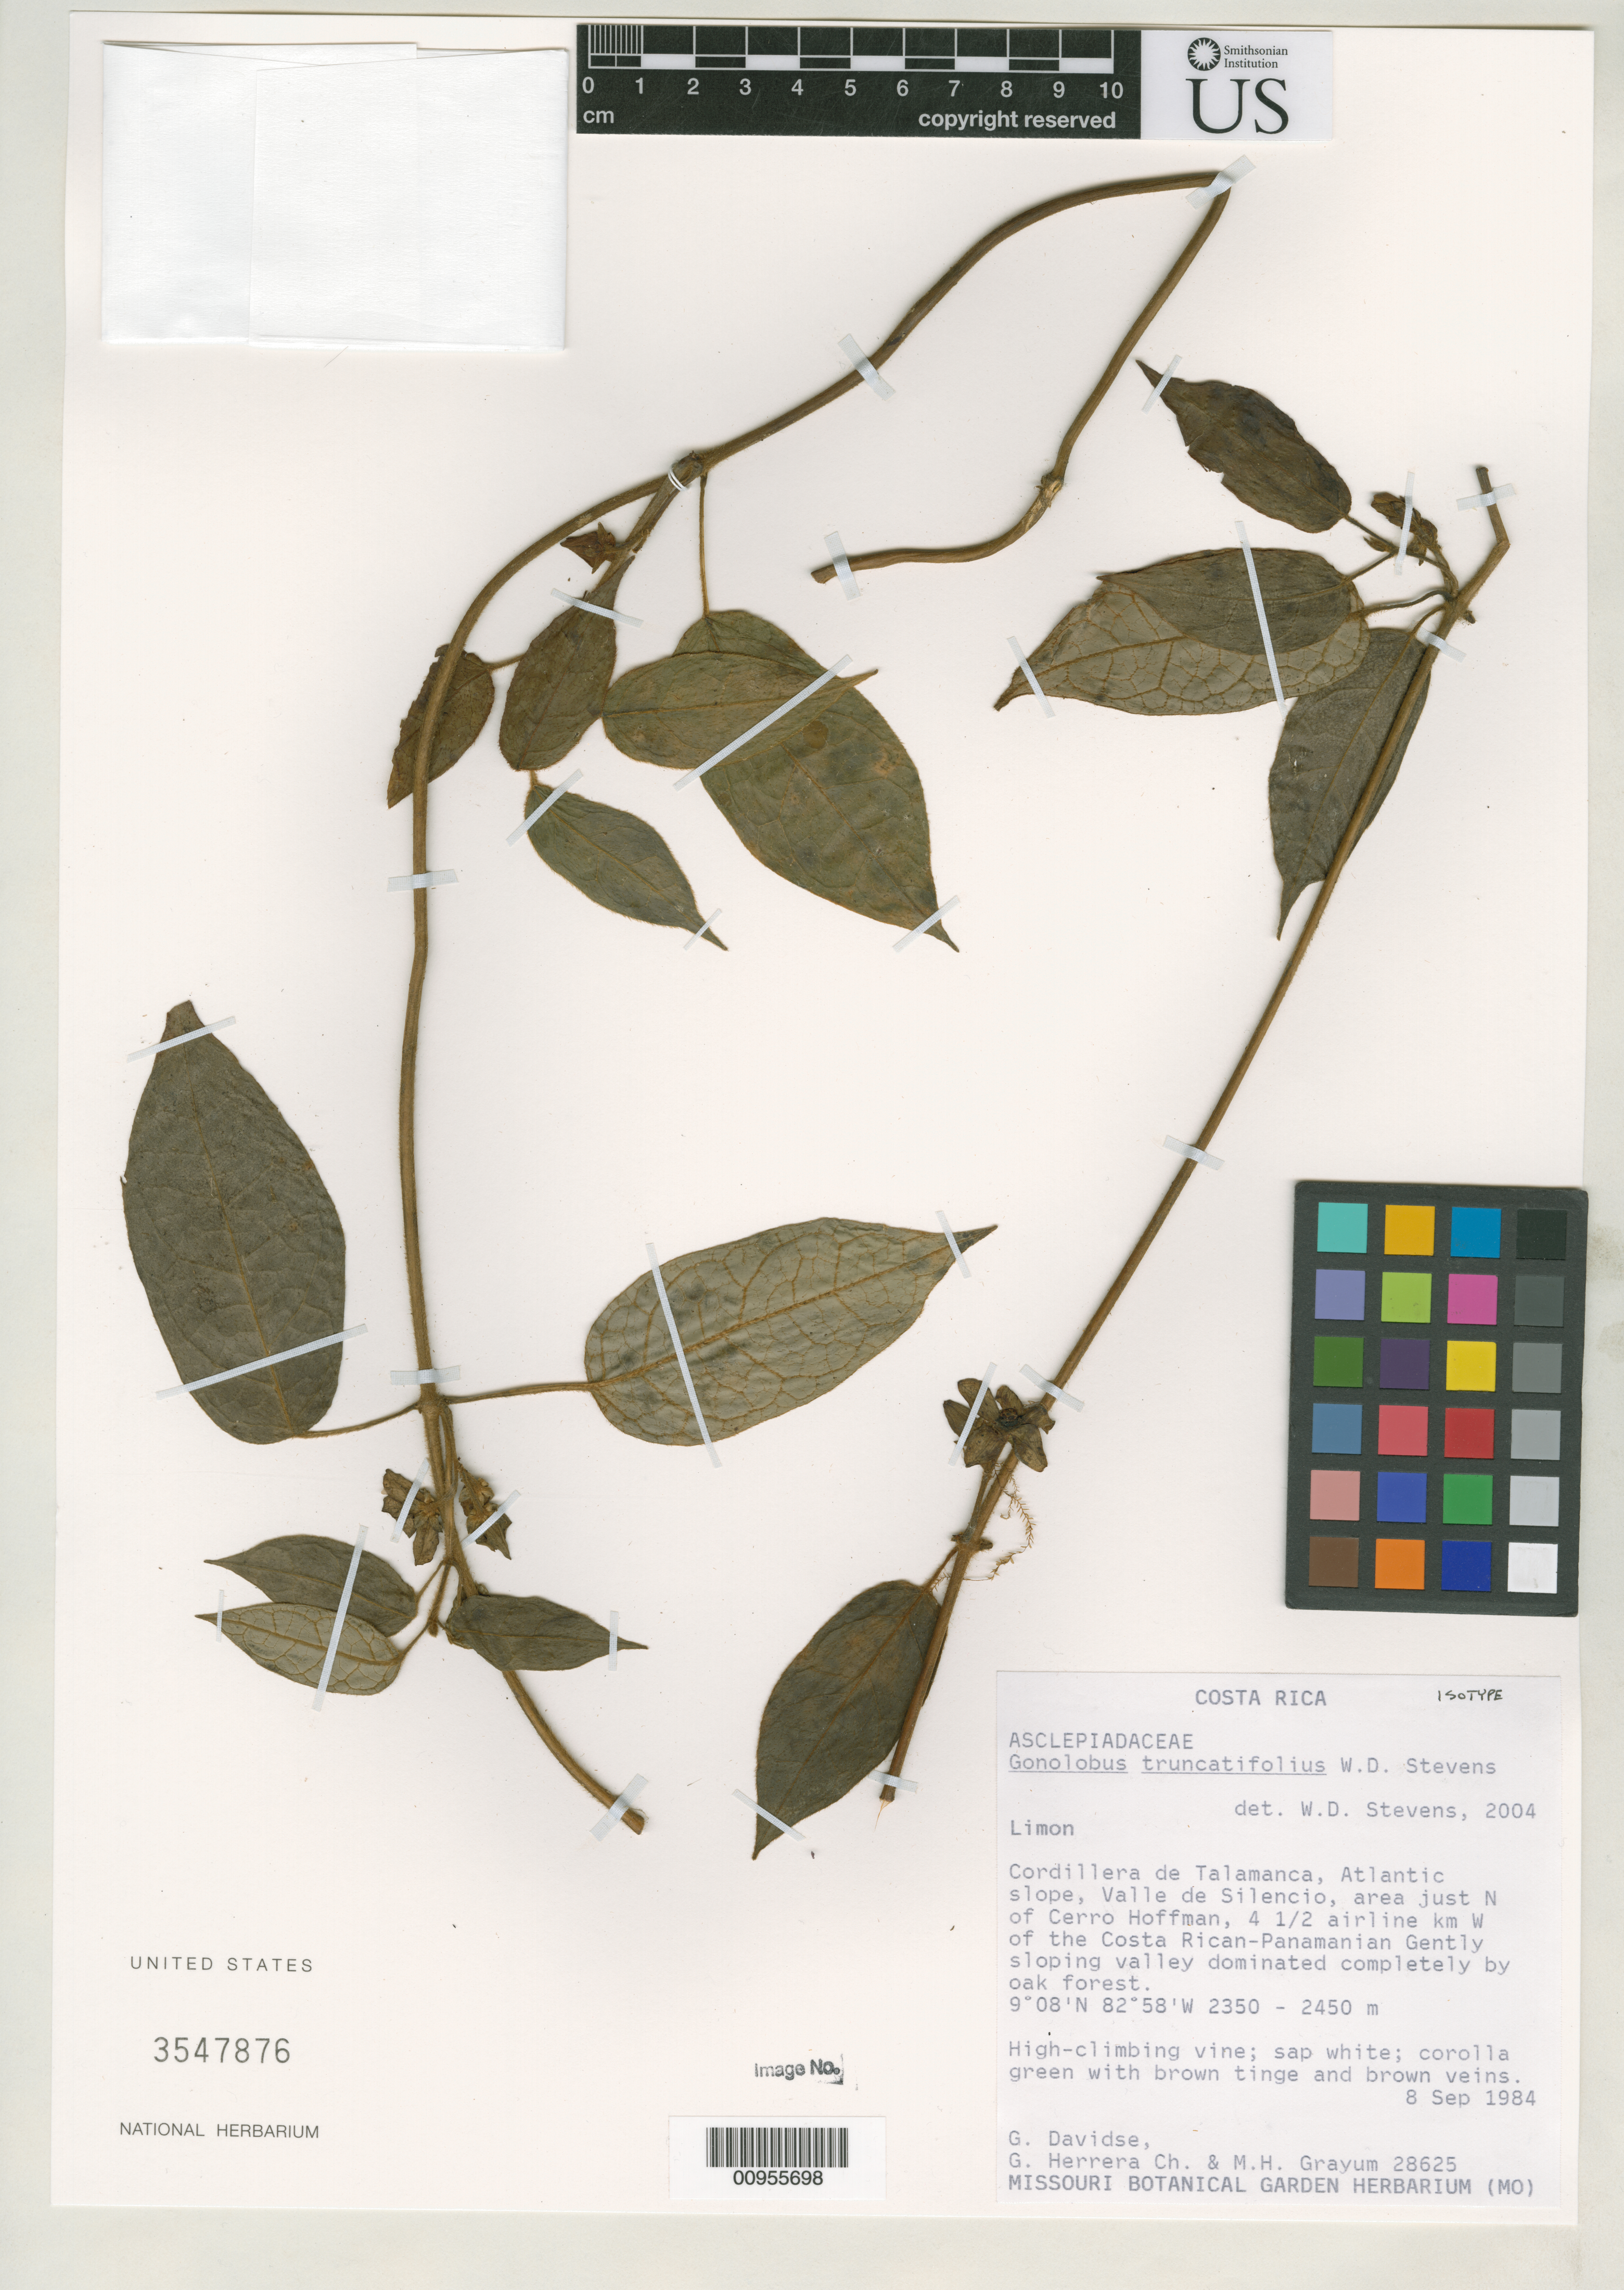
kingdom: Plantae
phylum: Tracheophyta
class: Magnoliopsida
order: Gentianales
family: Apocynaceae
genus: Gonolobus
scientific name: Gonolobus truncatifolius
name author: W.D. Stevens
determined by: Stevens, W. Douglas, Missouri Botanical Garden (MO)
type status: Isotype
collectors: G. Davidse, G. Herrera Ch. & M. H. Grayum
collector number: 28625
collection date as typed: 08 Sep 1984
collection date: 1984-09-08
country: Costa Rica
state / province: Limón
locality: Cordillera de Talamanca, Atlantic slope, Valle de Silencio, area just N of Cerro Hoffman, 4 1/2 airline km W of the Costa Rican-Panamanian…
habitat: Gently sloping valley dominated completely by oak forest.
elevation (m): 2350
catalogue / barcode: US 3547876